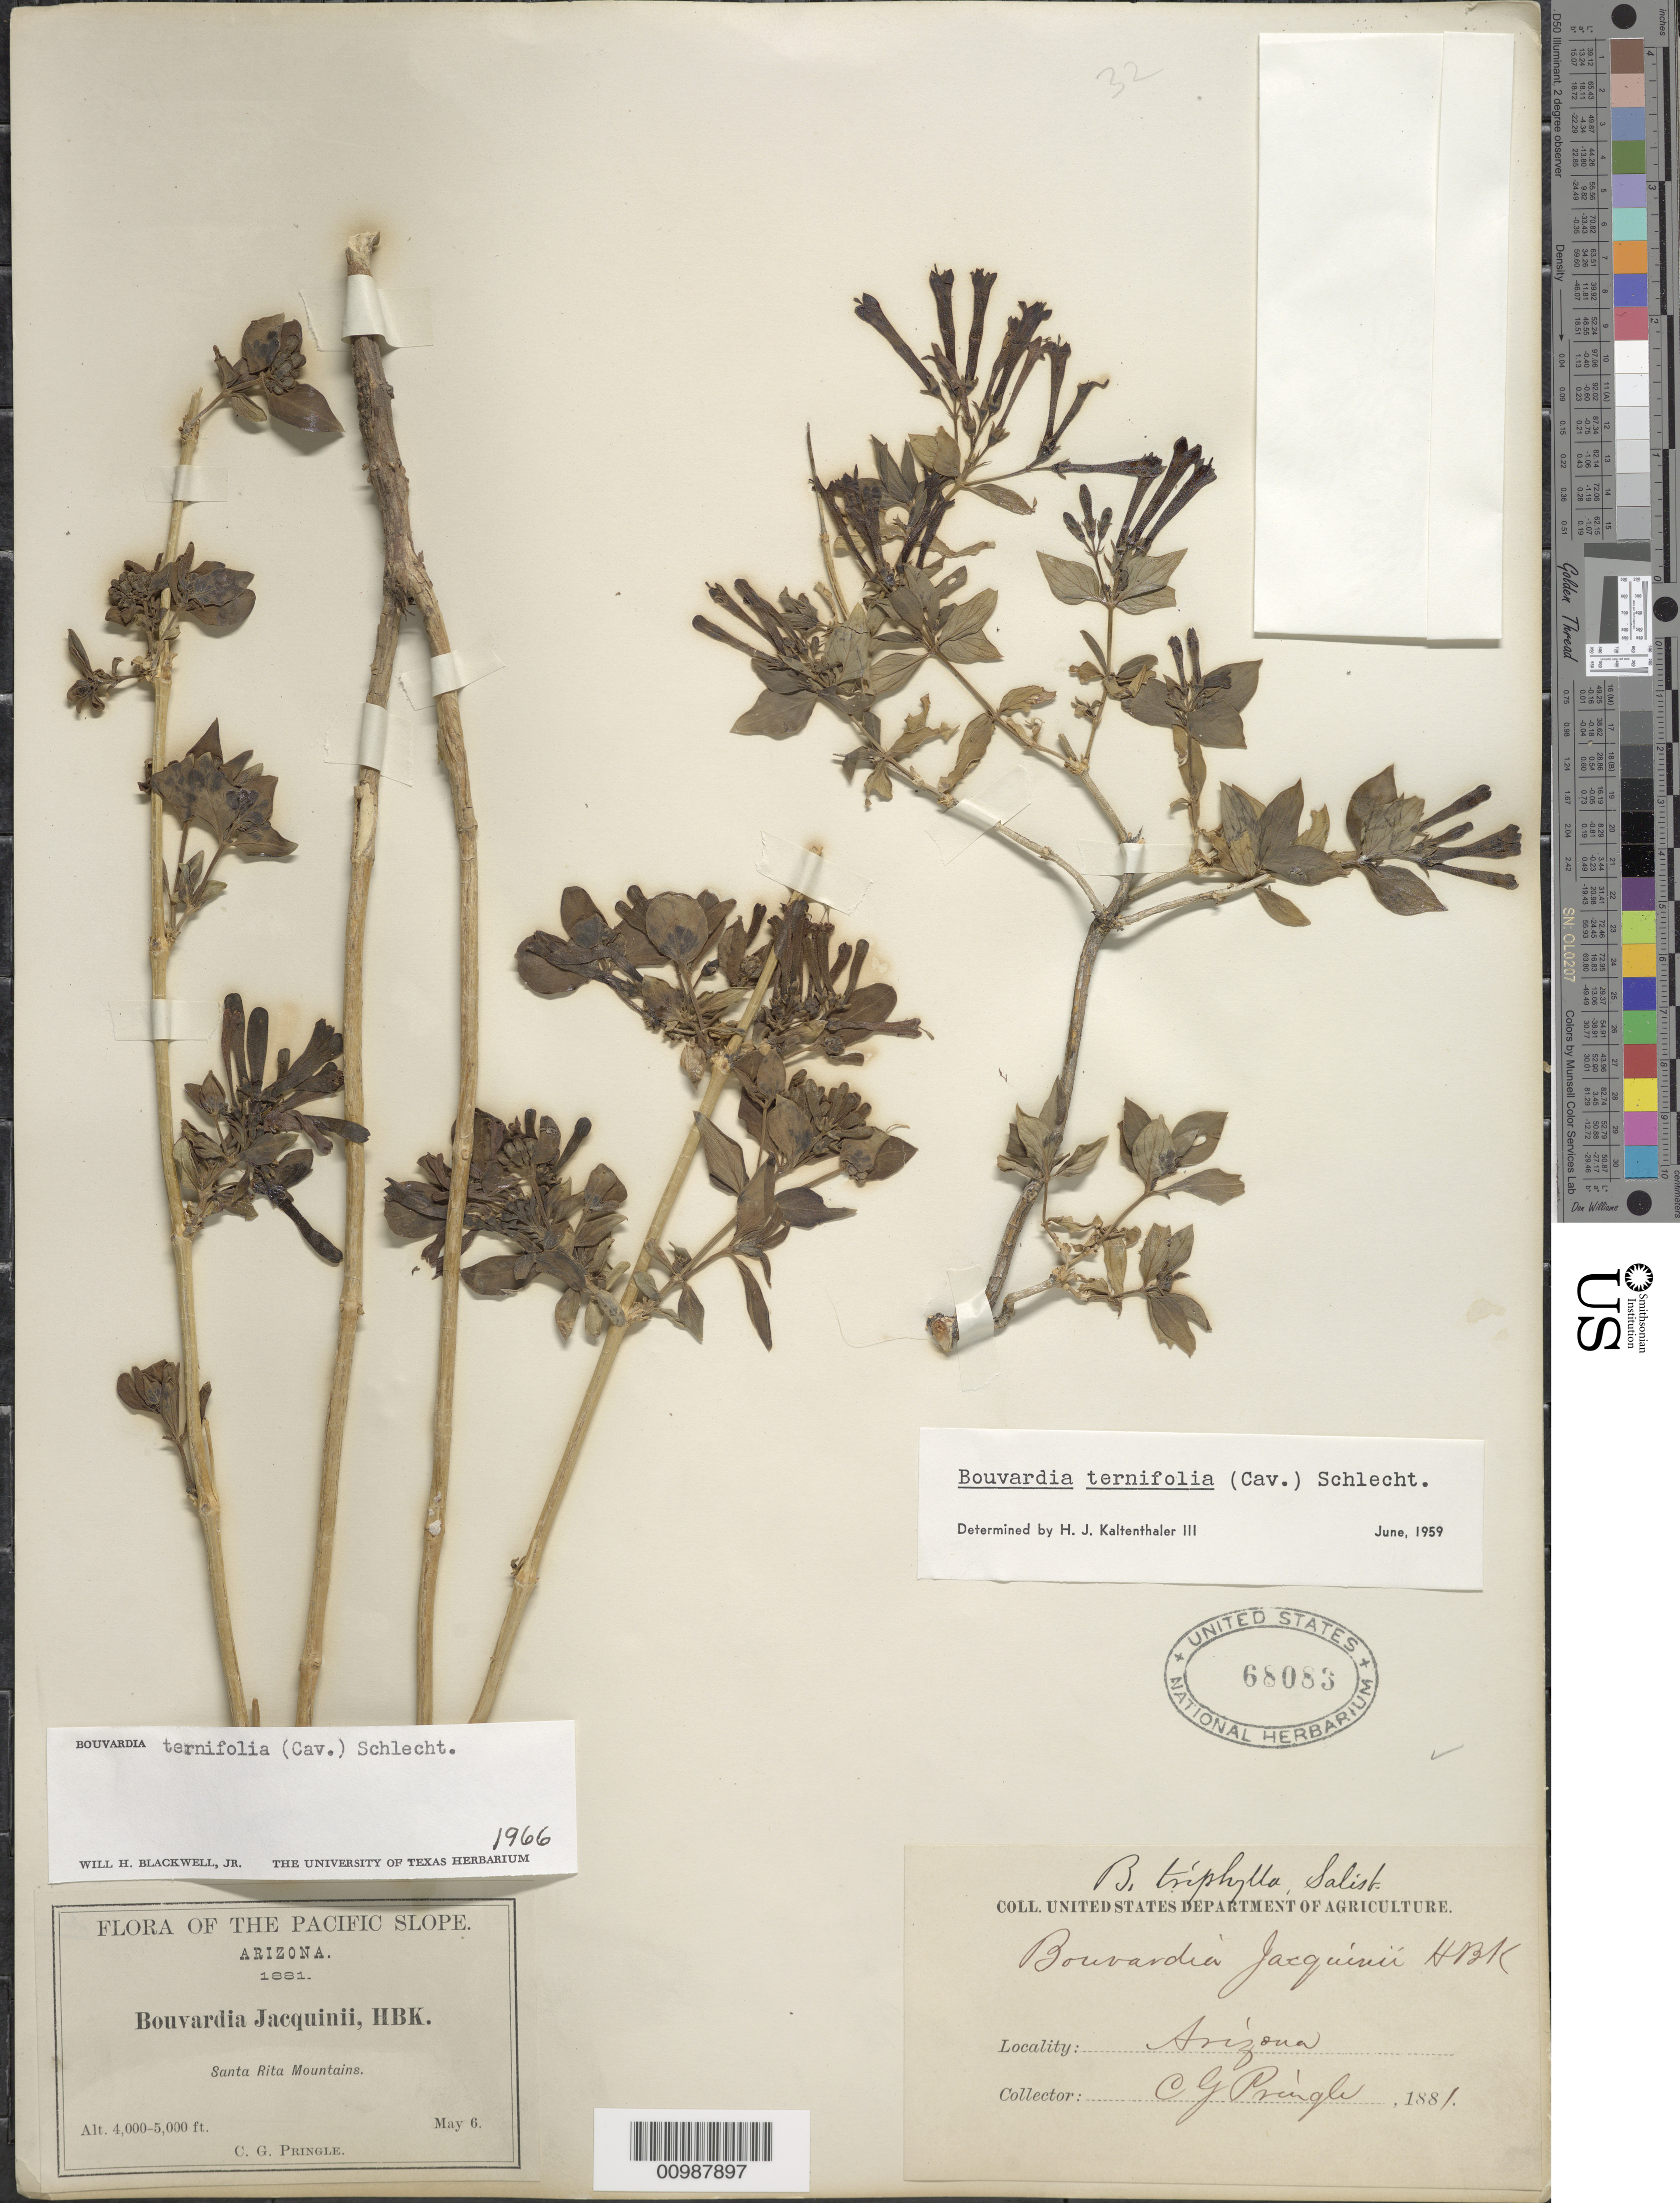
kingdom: Plantae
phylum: Tracheophyta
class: Magnoliopsida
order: Gentianales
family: Rubiaceae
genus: Bouvardia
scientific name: Bouvardia ternifolia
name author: (Cav.) Schltdl.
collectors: C. G. Pringle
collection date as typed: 06 May 1881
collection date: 1881-05-06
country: United States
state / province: Arizona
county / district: Santa Cruz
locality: Santa Rita Mountains.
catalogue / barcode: US 68083